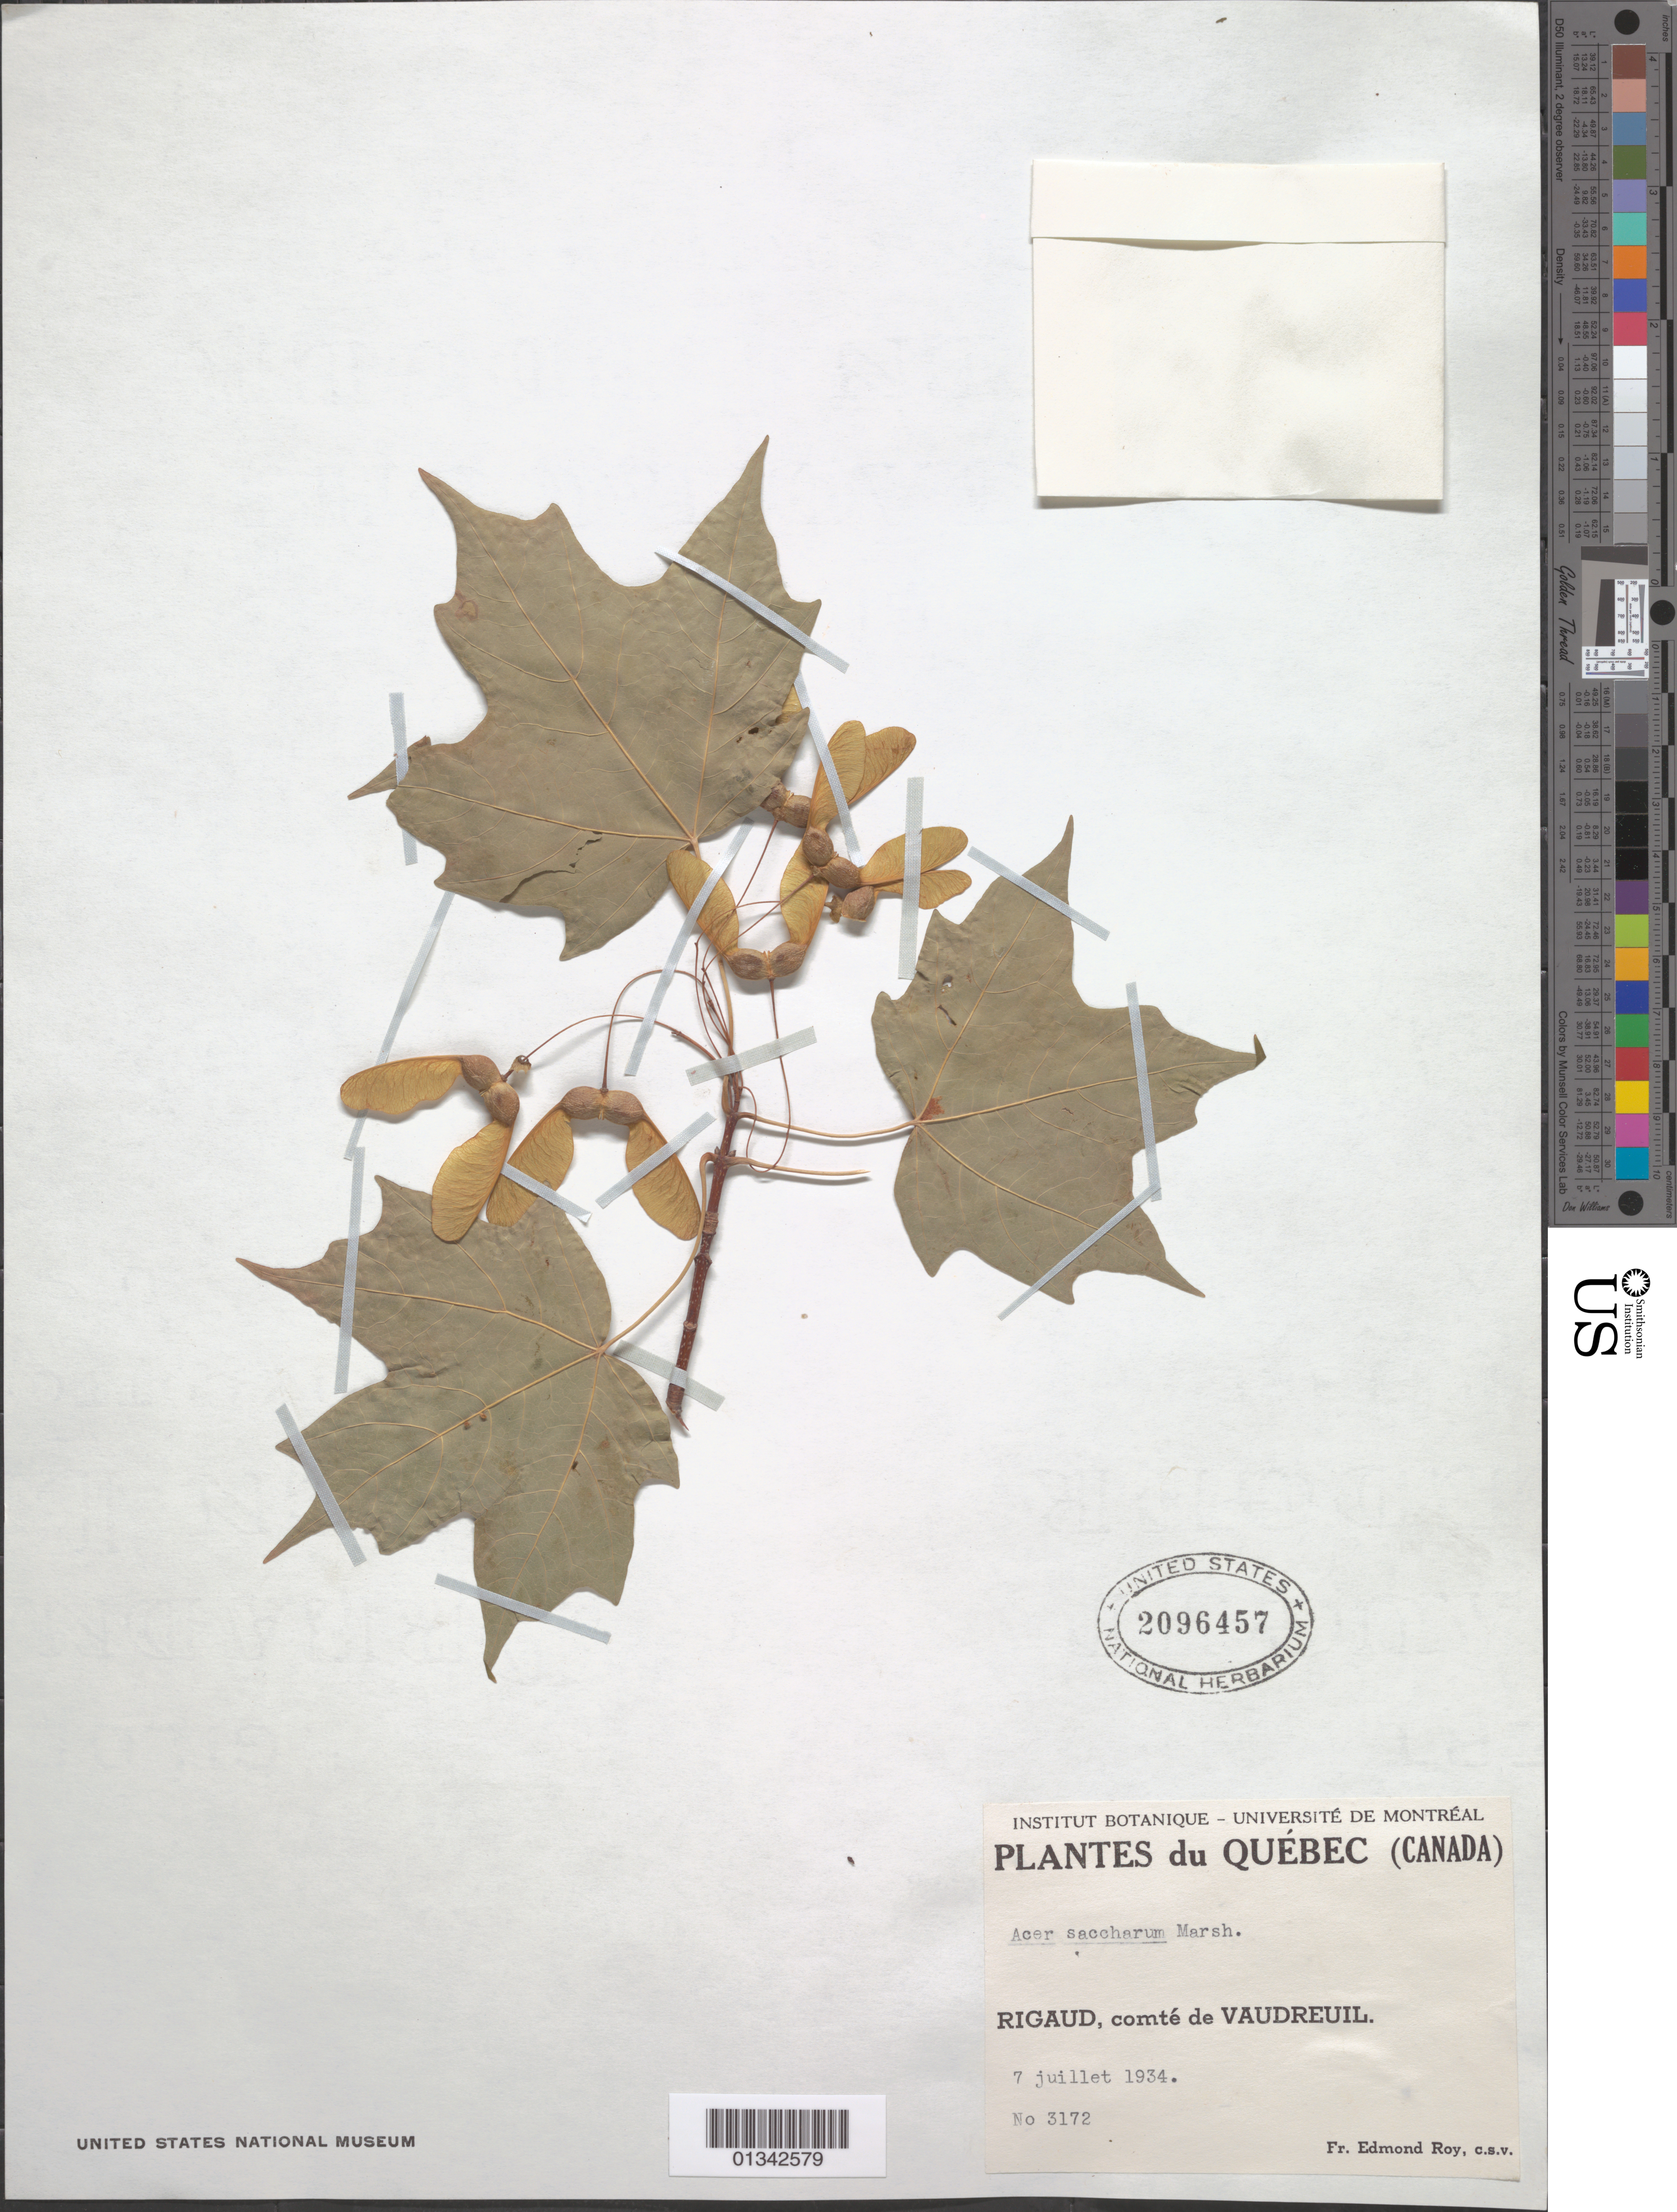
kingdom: Plantae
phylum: Tracheophyta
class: Magnoliopsida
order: Sapindales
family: Sapindaceae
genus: Acer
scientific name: Acer saccharum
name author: Marshall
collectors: E. Roy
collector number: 3172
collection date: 1934-07-07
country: Canada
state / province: Quebec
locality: Rigaud, comté Vaudreuil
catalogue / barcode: US 2096457